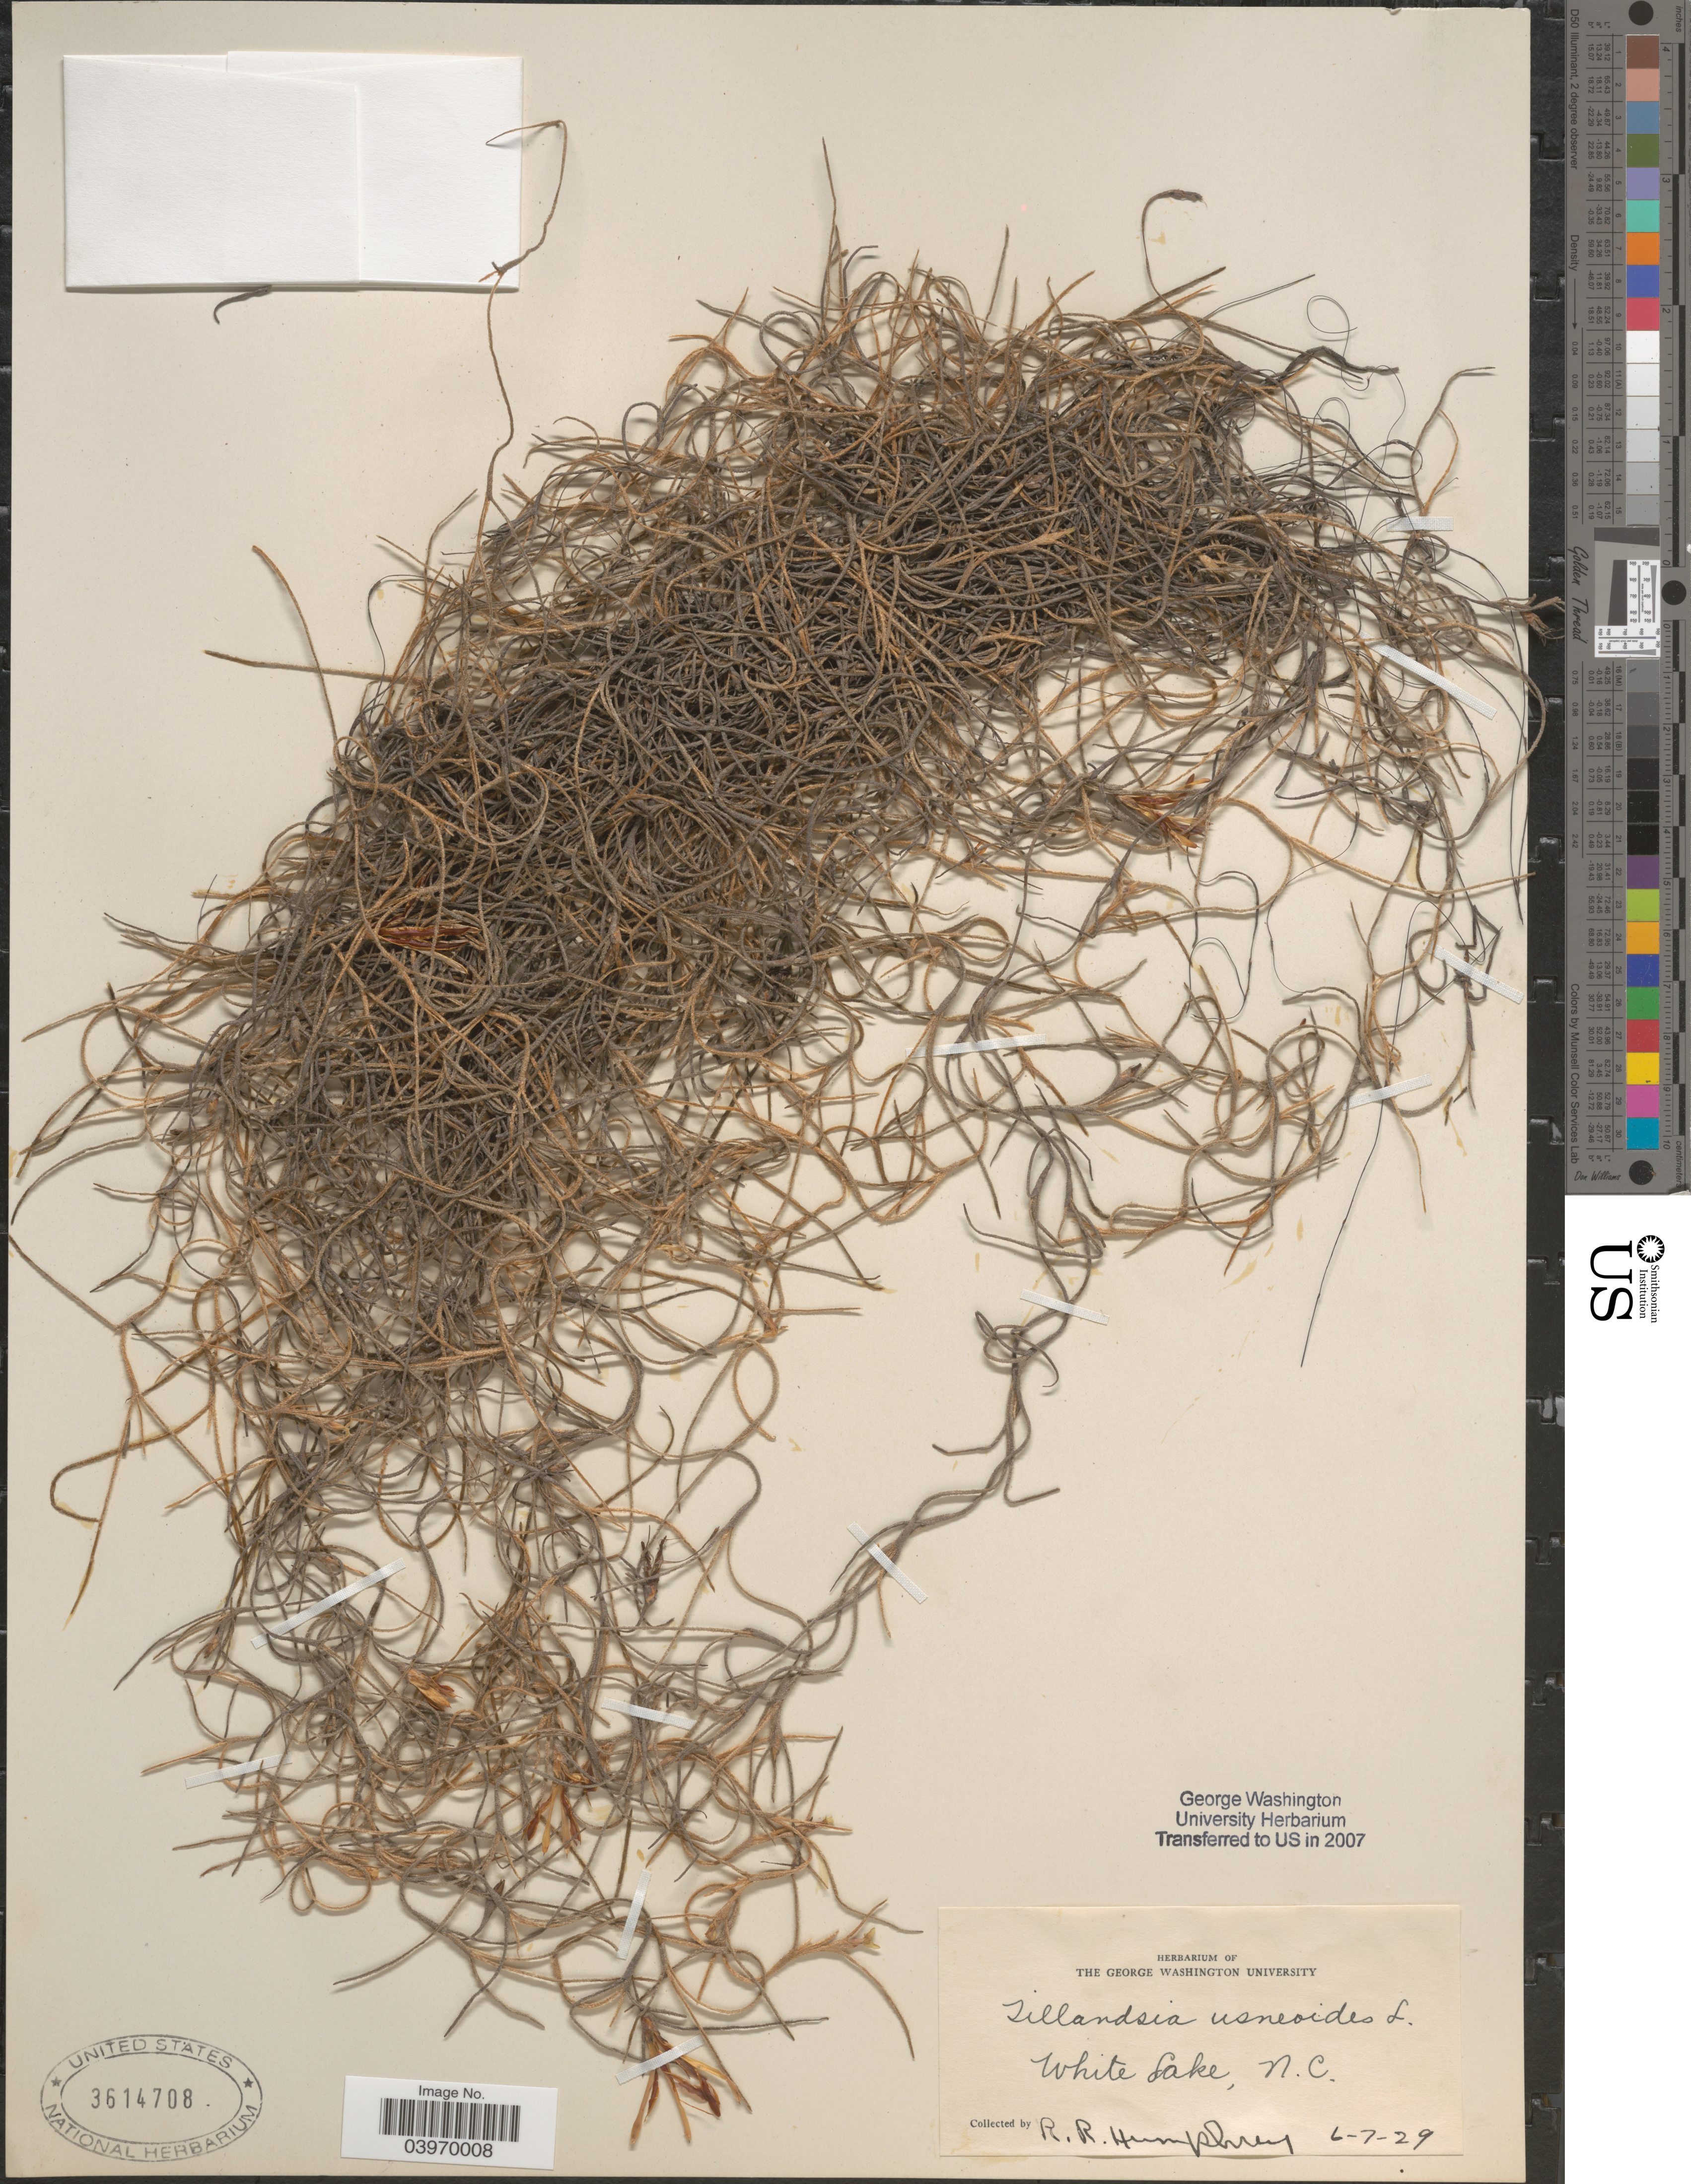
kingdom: Plantae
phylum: Tracheophyta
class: Liliopsida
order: Poales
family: Bromeliaceae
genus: Tillandsia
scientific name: Tillandsia usneoides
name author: (L.) L.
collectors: R. Humphrey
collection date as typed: Transcribed d/m/y: 7/6/29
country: United States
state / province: North Carolina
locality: White Lake, N.C.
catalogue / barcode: US 3614708